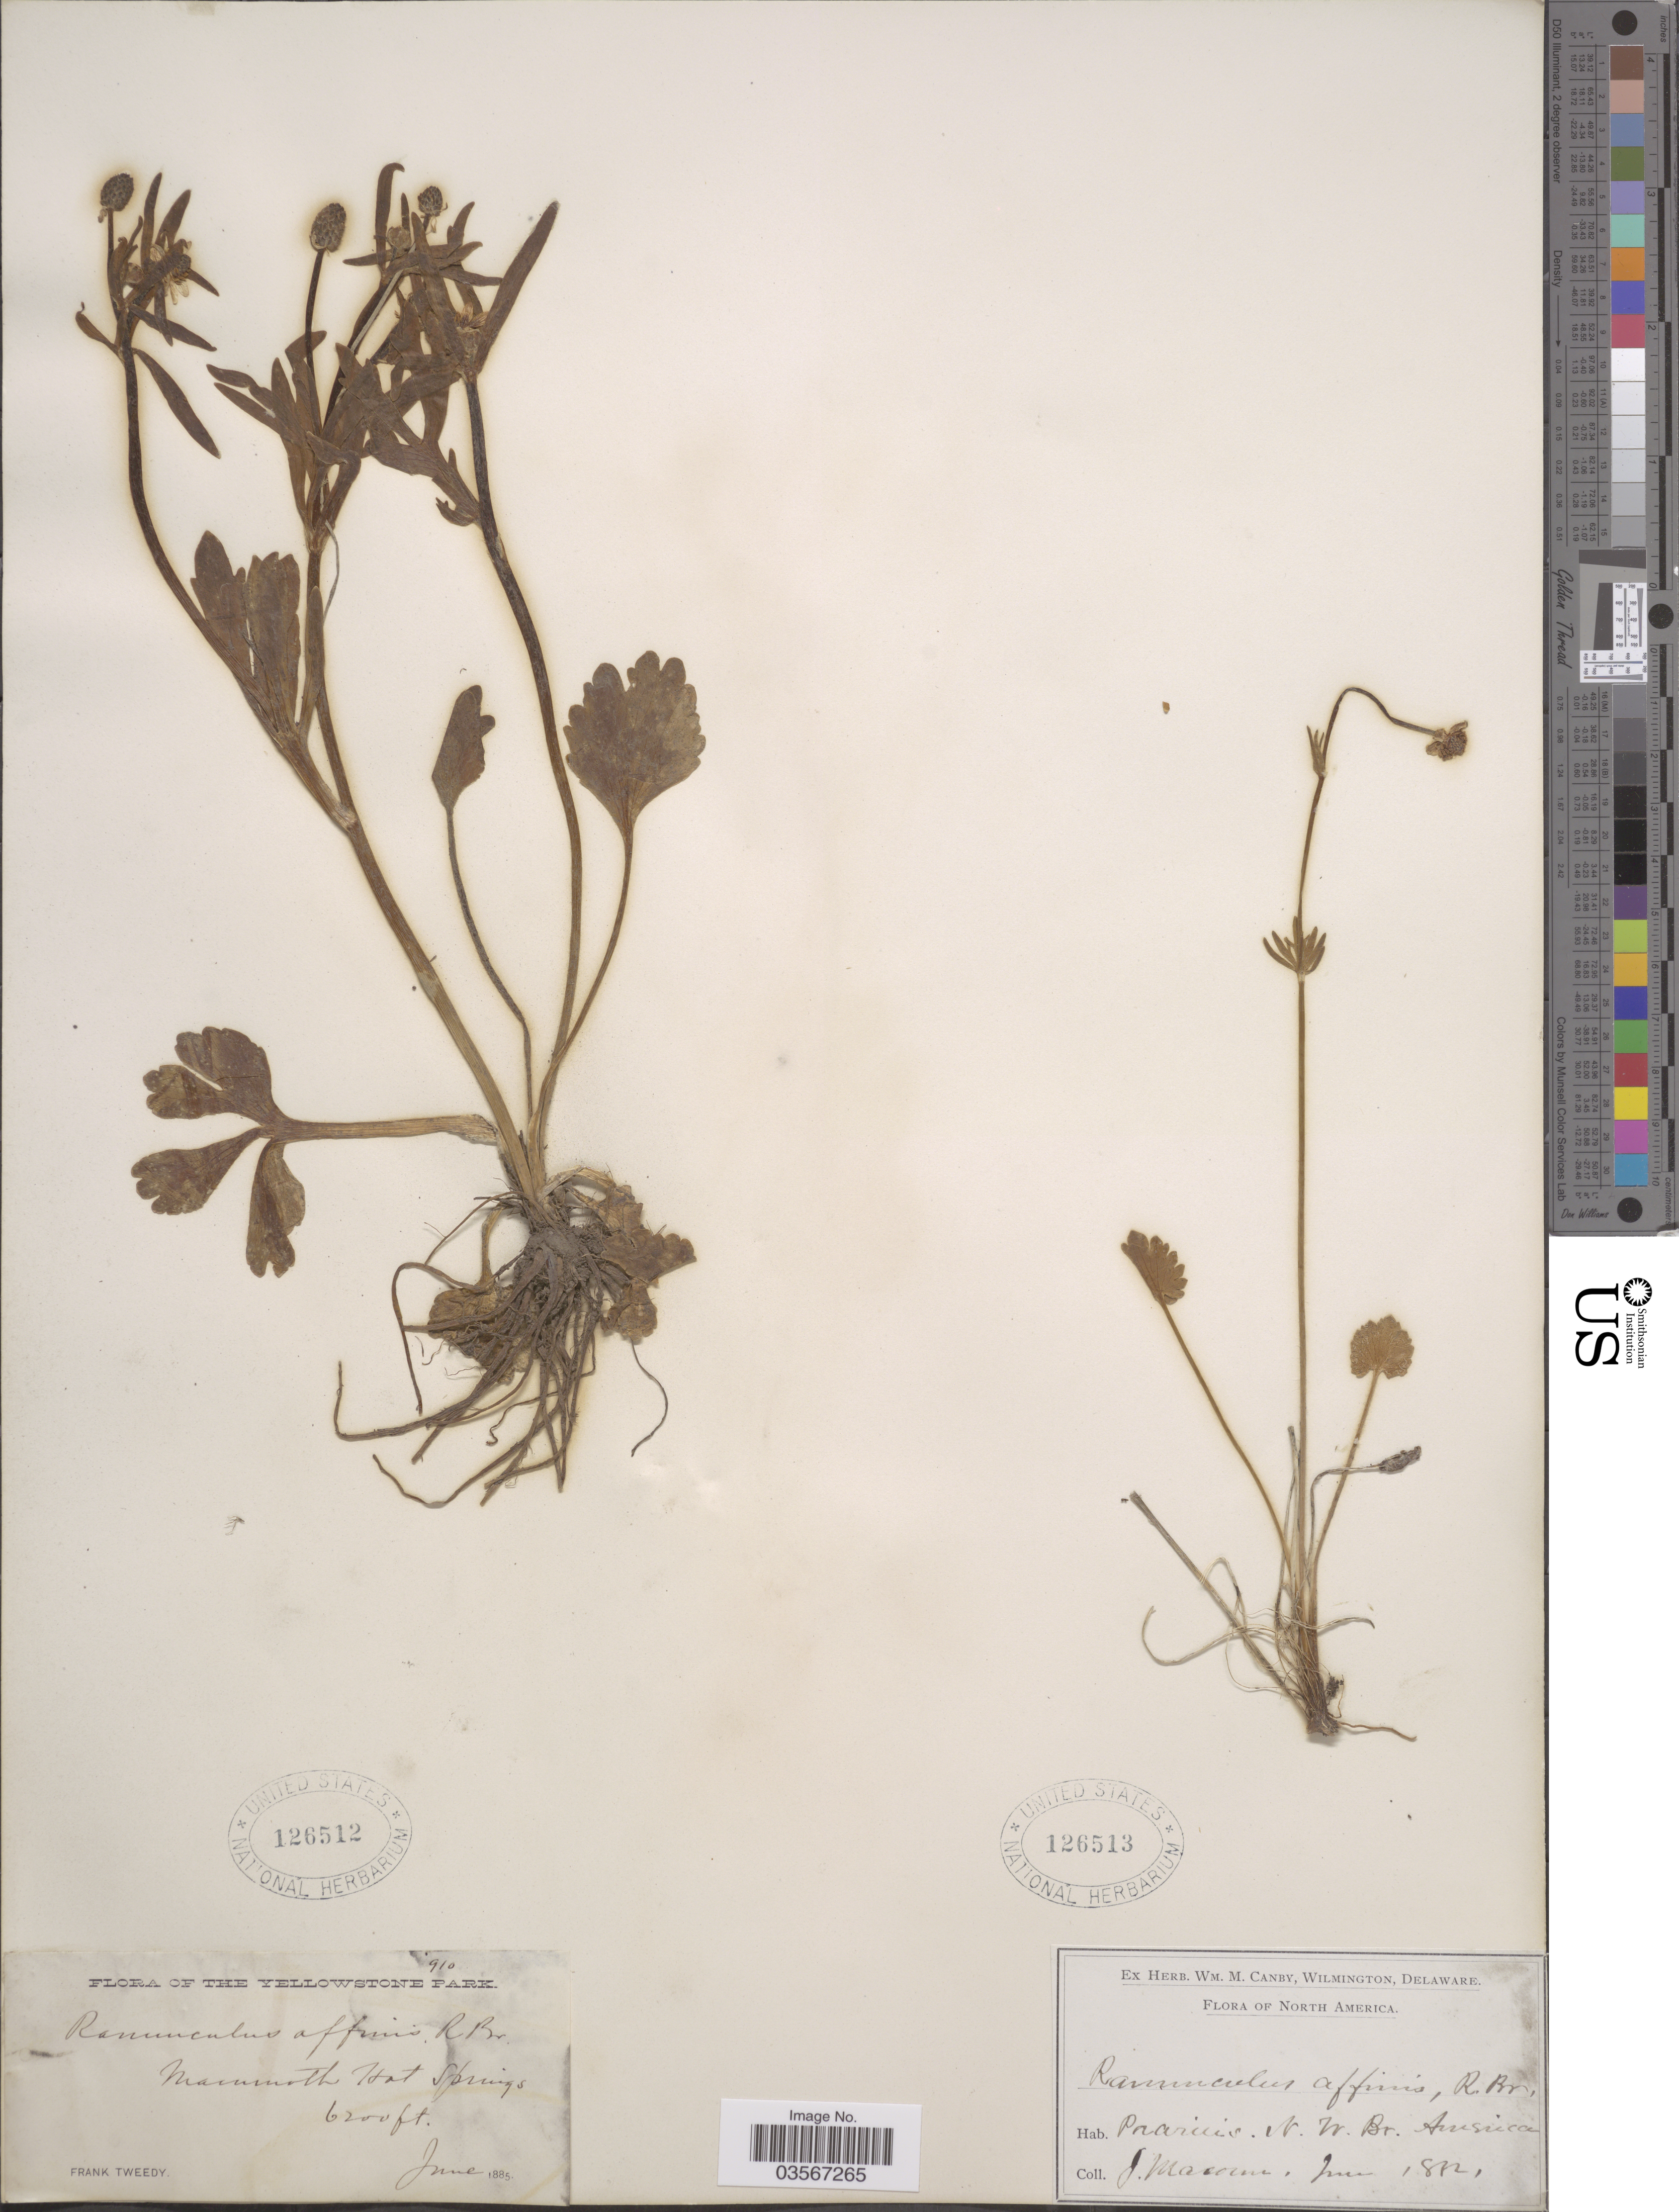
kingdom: Plantae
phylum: Tracheophyta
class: Magnoliopsida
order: Ranunculales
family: Ranunculaceae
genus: Ranunculus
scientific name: Ranunculus inamoenus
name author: Greene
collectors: J. Macoun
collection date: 1872-06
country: Canada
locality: Prairies, N. W. Br. America.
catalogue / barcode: US 126513-2